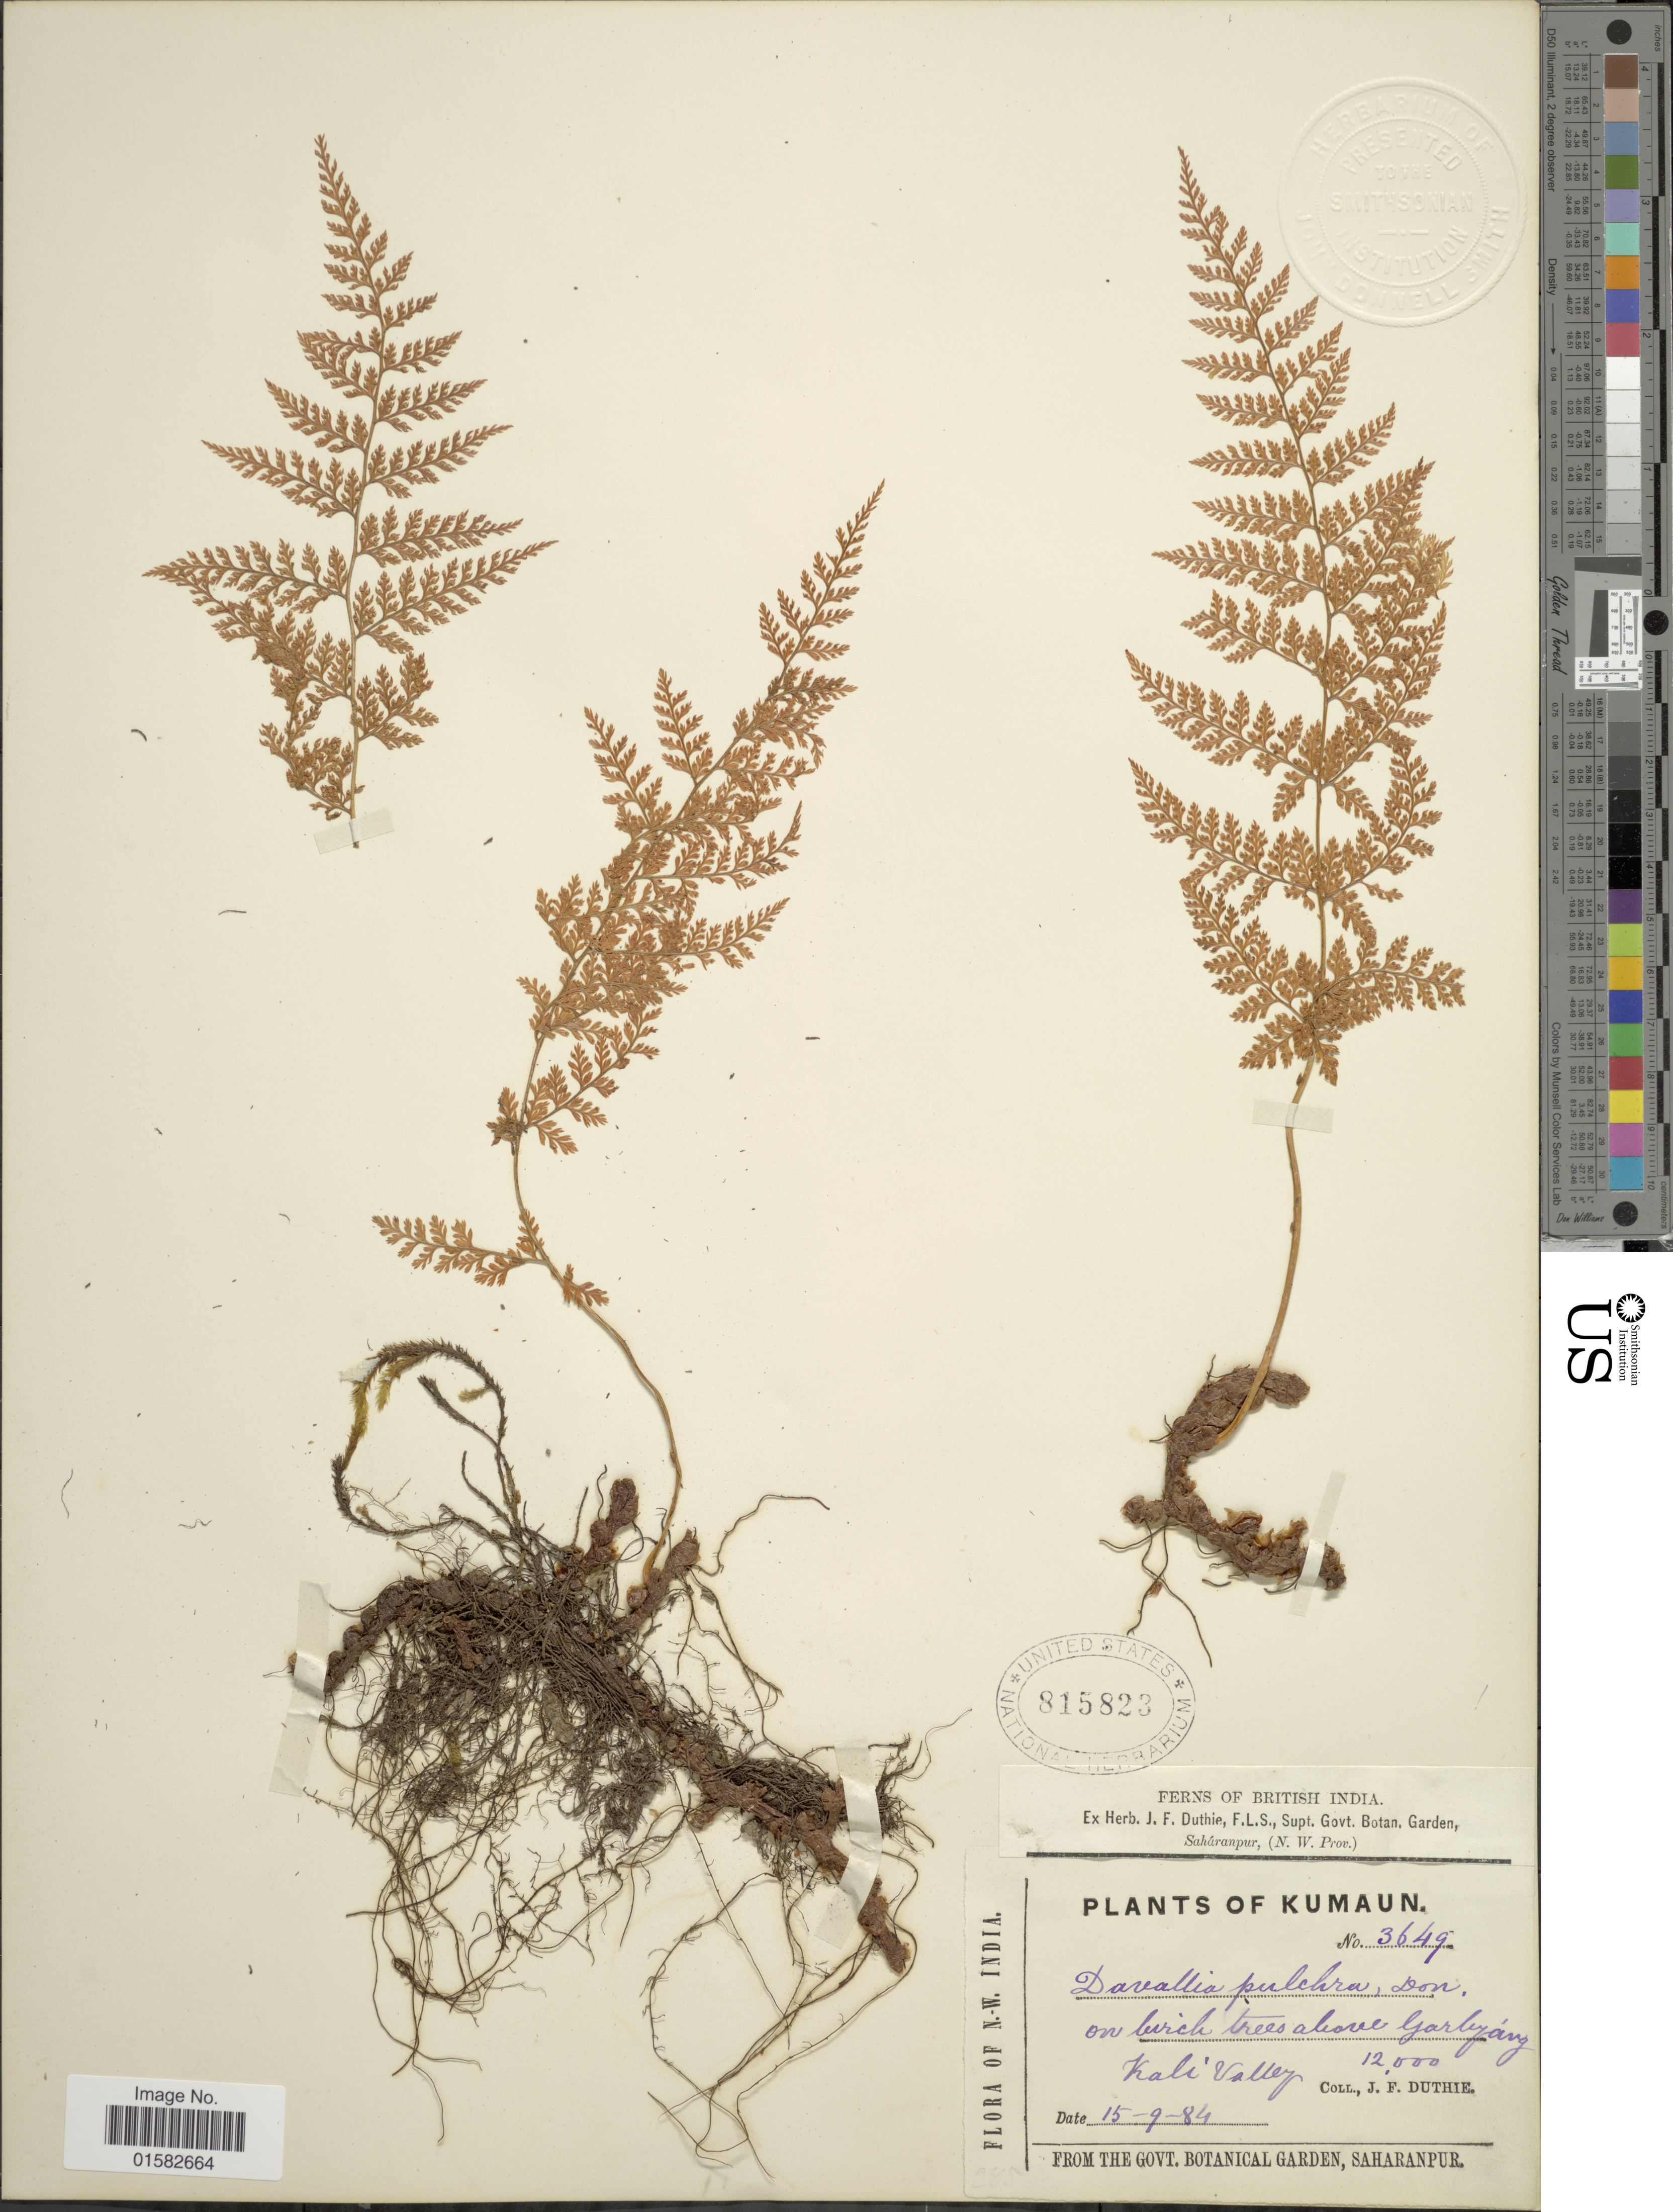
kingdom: Plantae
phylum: Tracheophyta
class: Polypodiopsida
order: Polypodiales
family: Davalliaceae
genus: Davallia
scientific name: Davallia beddomei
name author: C. Hope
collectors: J. F. Duthie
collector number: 3649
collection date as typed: Transcribed d/m/y: 15/9/84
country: India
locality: N.W. India, Kumaun, Garbyang, Kali valley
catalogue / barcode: US 815823